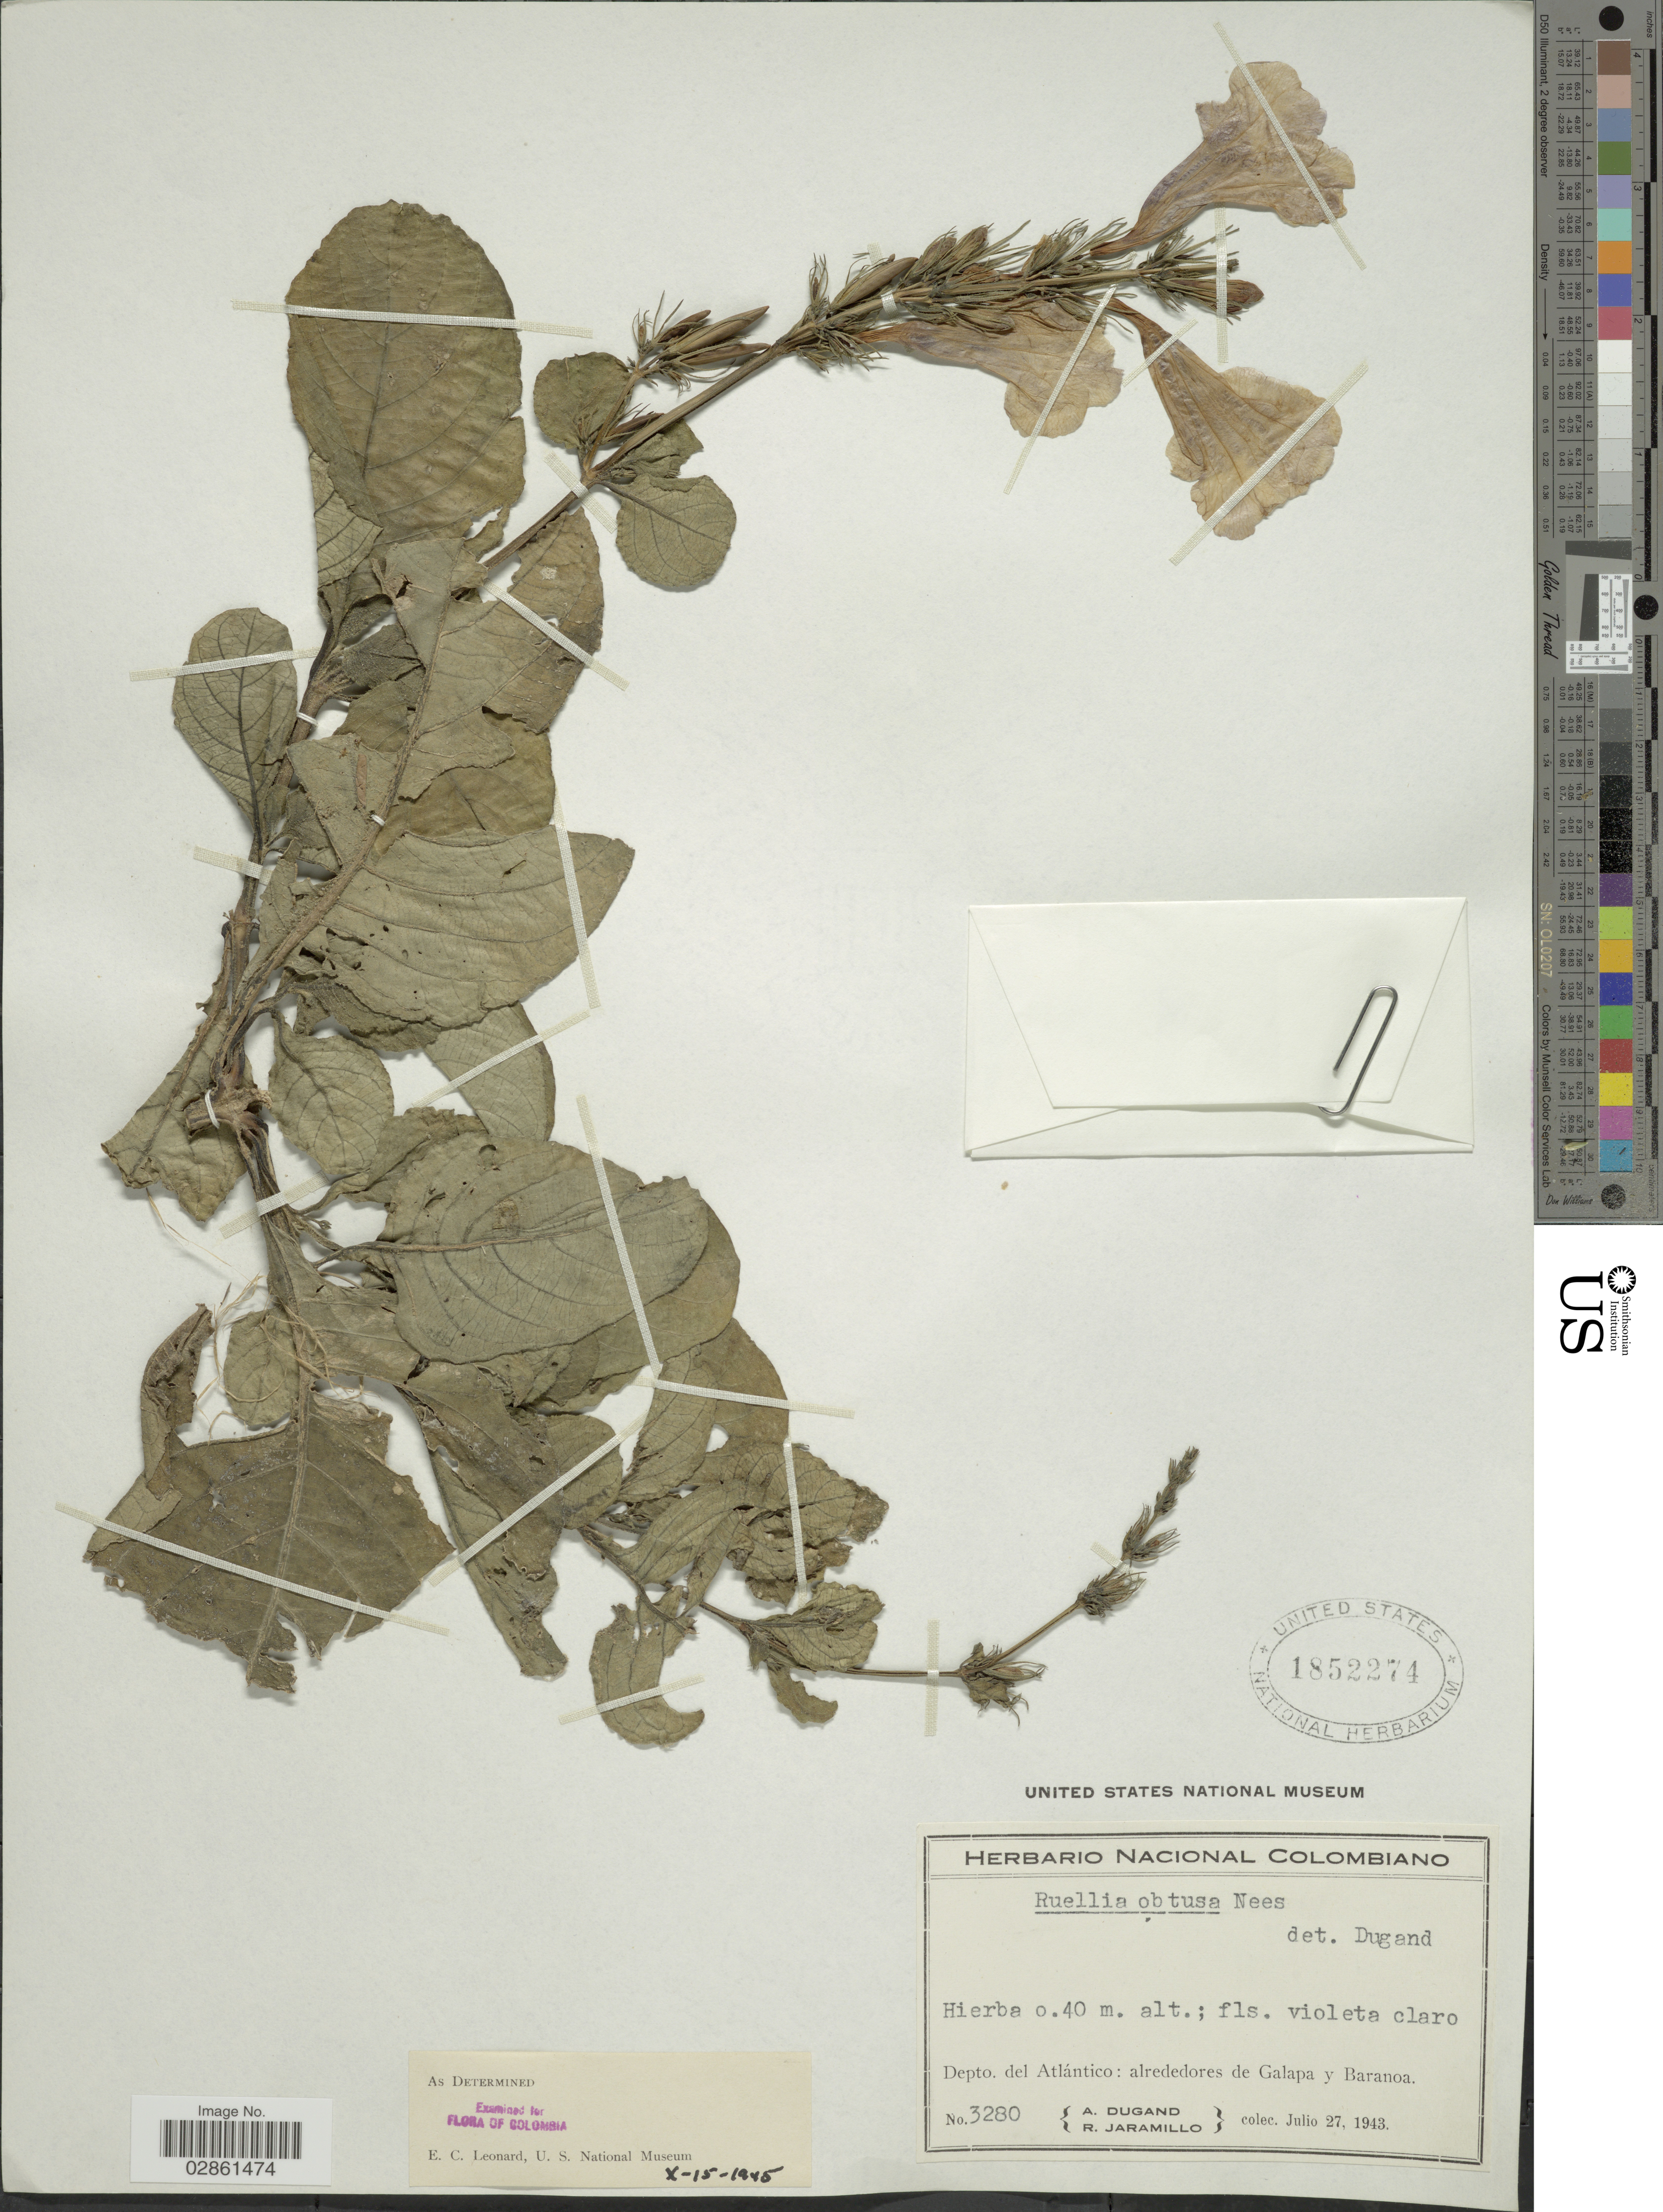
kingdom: Plantae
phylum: Tracheophyta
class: Magnoliopsida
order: Lamiales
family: Acanthaceae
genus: Ruellia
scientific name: Ruellia obtusa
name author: Nees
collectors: A. Dugand & R. Jaramillo M.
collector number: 3280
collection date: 1943-07-27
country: Colombia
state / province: Atlántico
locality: Depto. del Atlántico: alrededores de Galapa y Baranoa.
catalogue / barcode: US 1852274